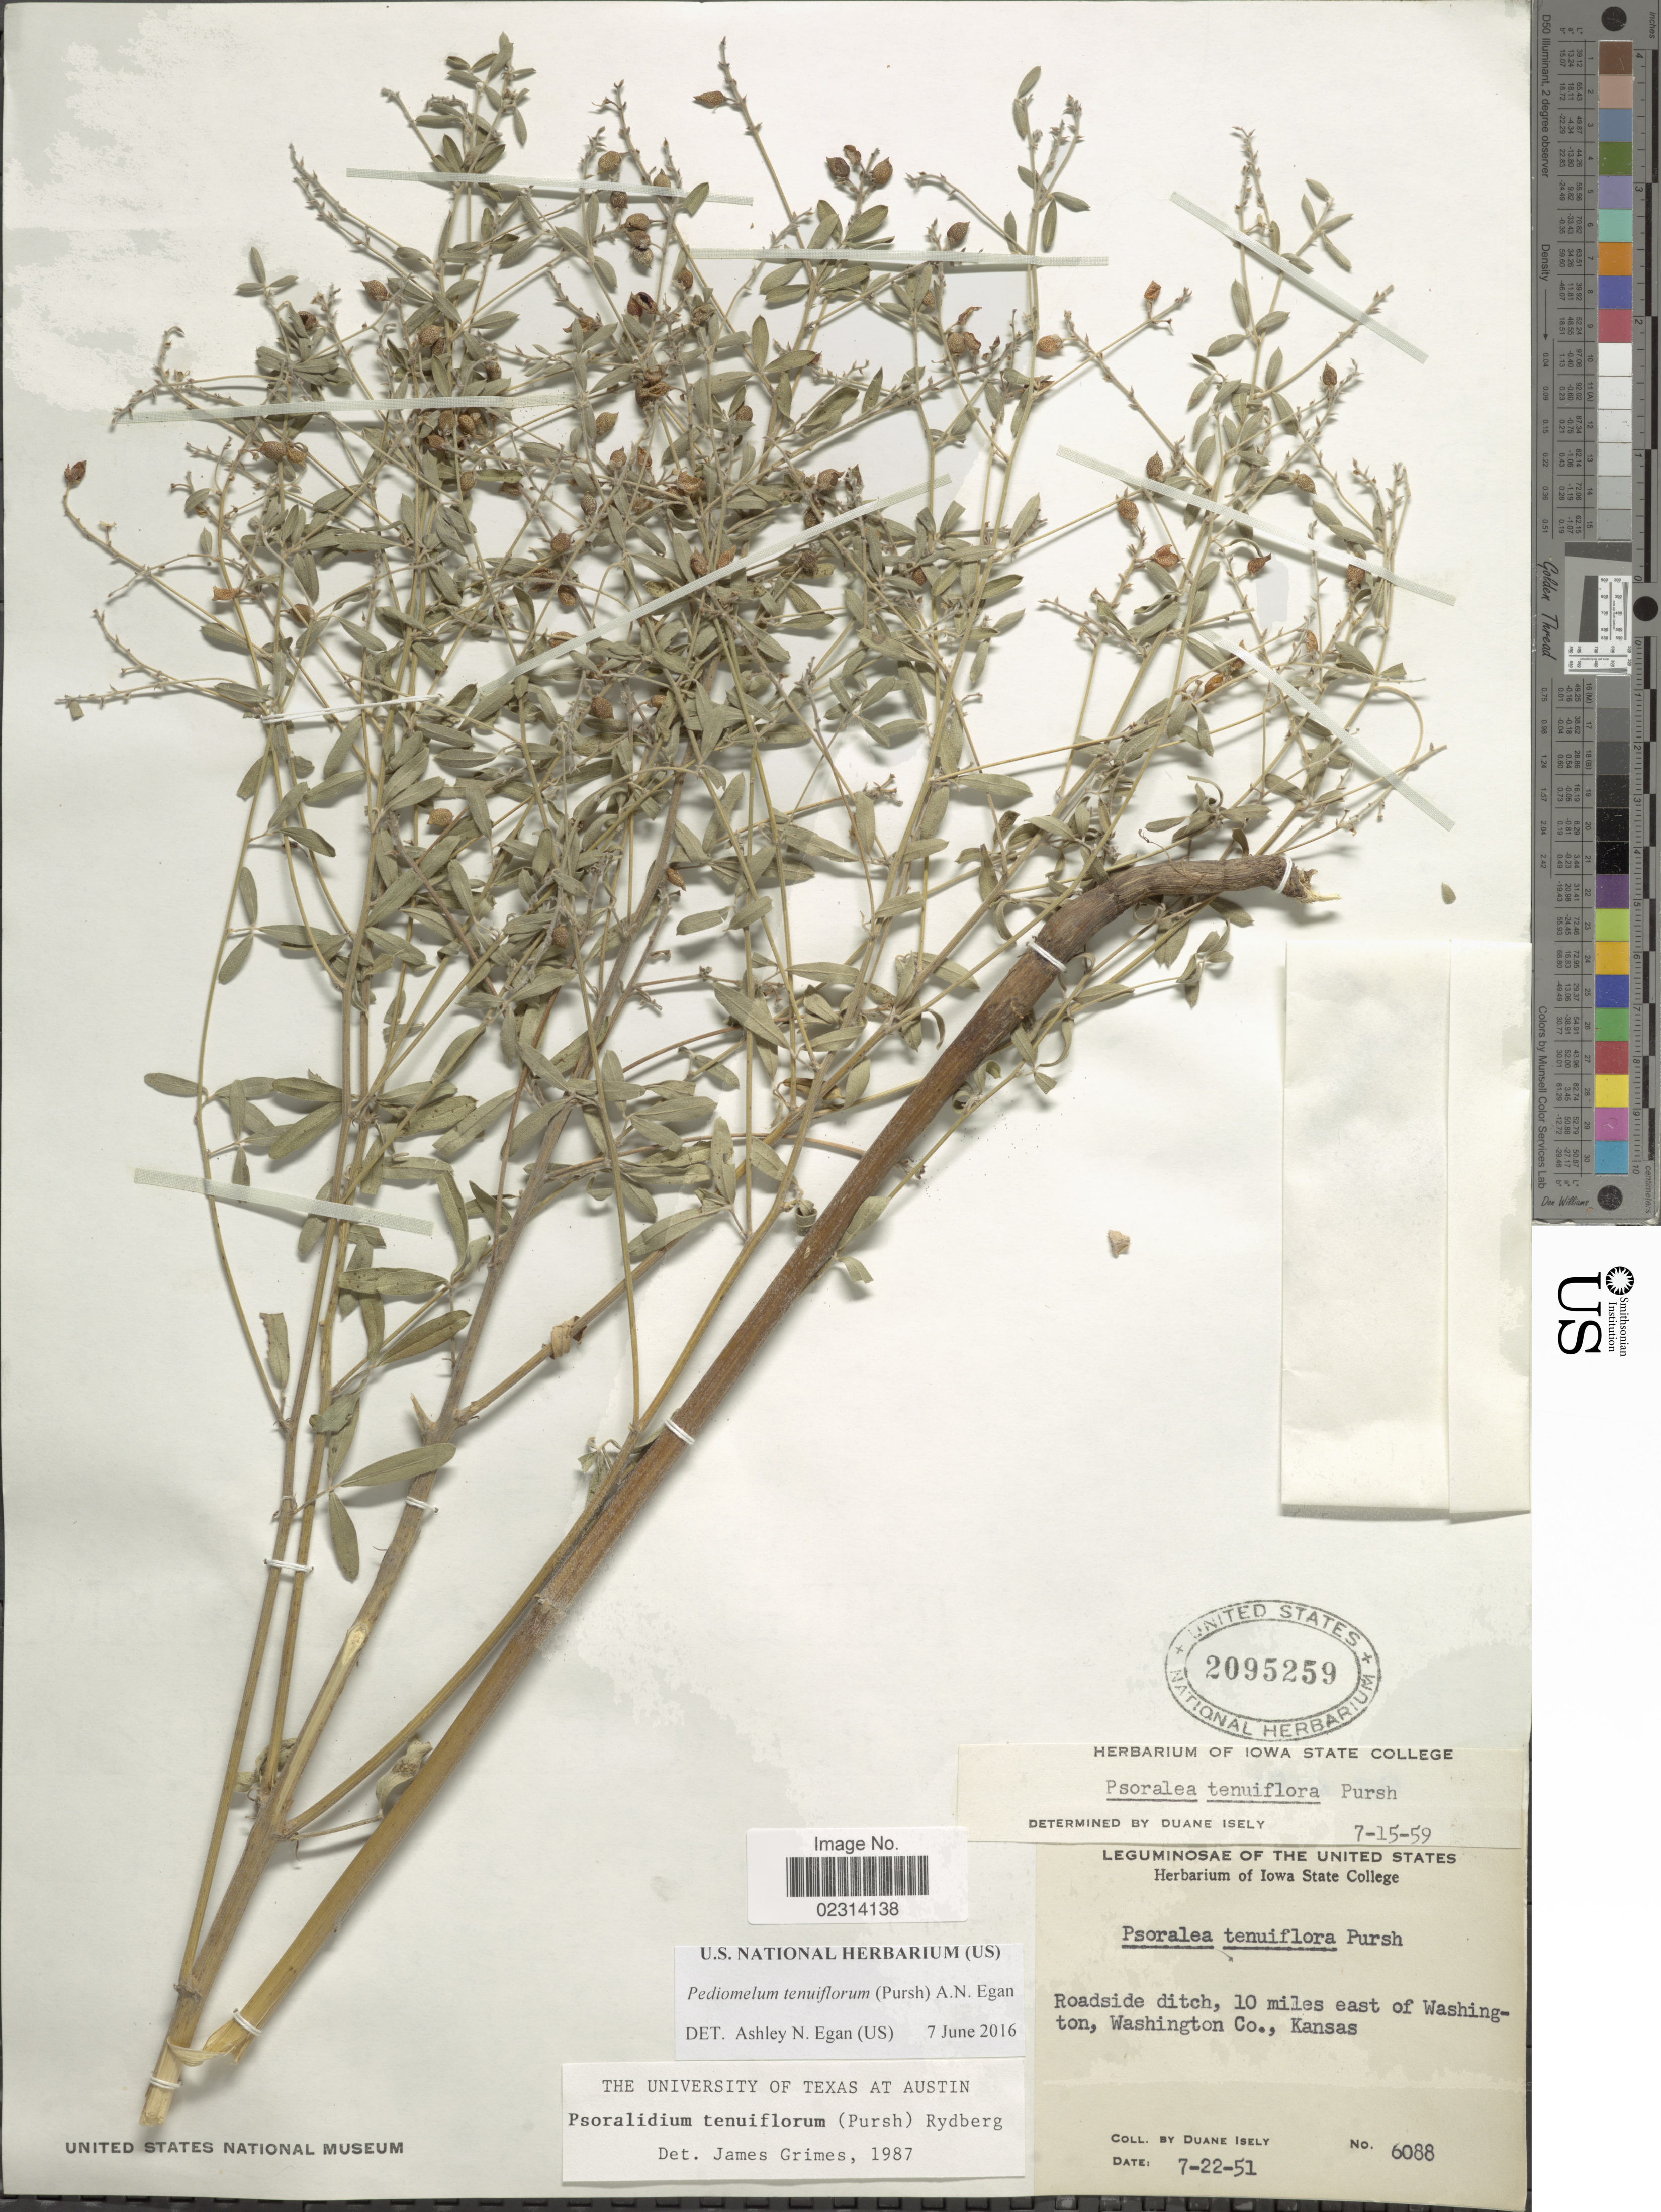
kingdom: Plantae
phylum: Tracheophyta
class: Magnoliopsida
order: Fabales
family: Fabaceae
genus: Psoralidium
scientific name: Psoralidium tenuiflorum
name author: (Pursh) Rydb.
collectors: D. Isely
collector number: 6088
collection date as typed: Transcribed d/m/y: 22/7/51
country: United States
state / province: Kansas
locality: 10 miles east of Washington, Washington Co.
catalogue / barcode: US 2095259